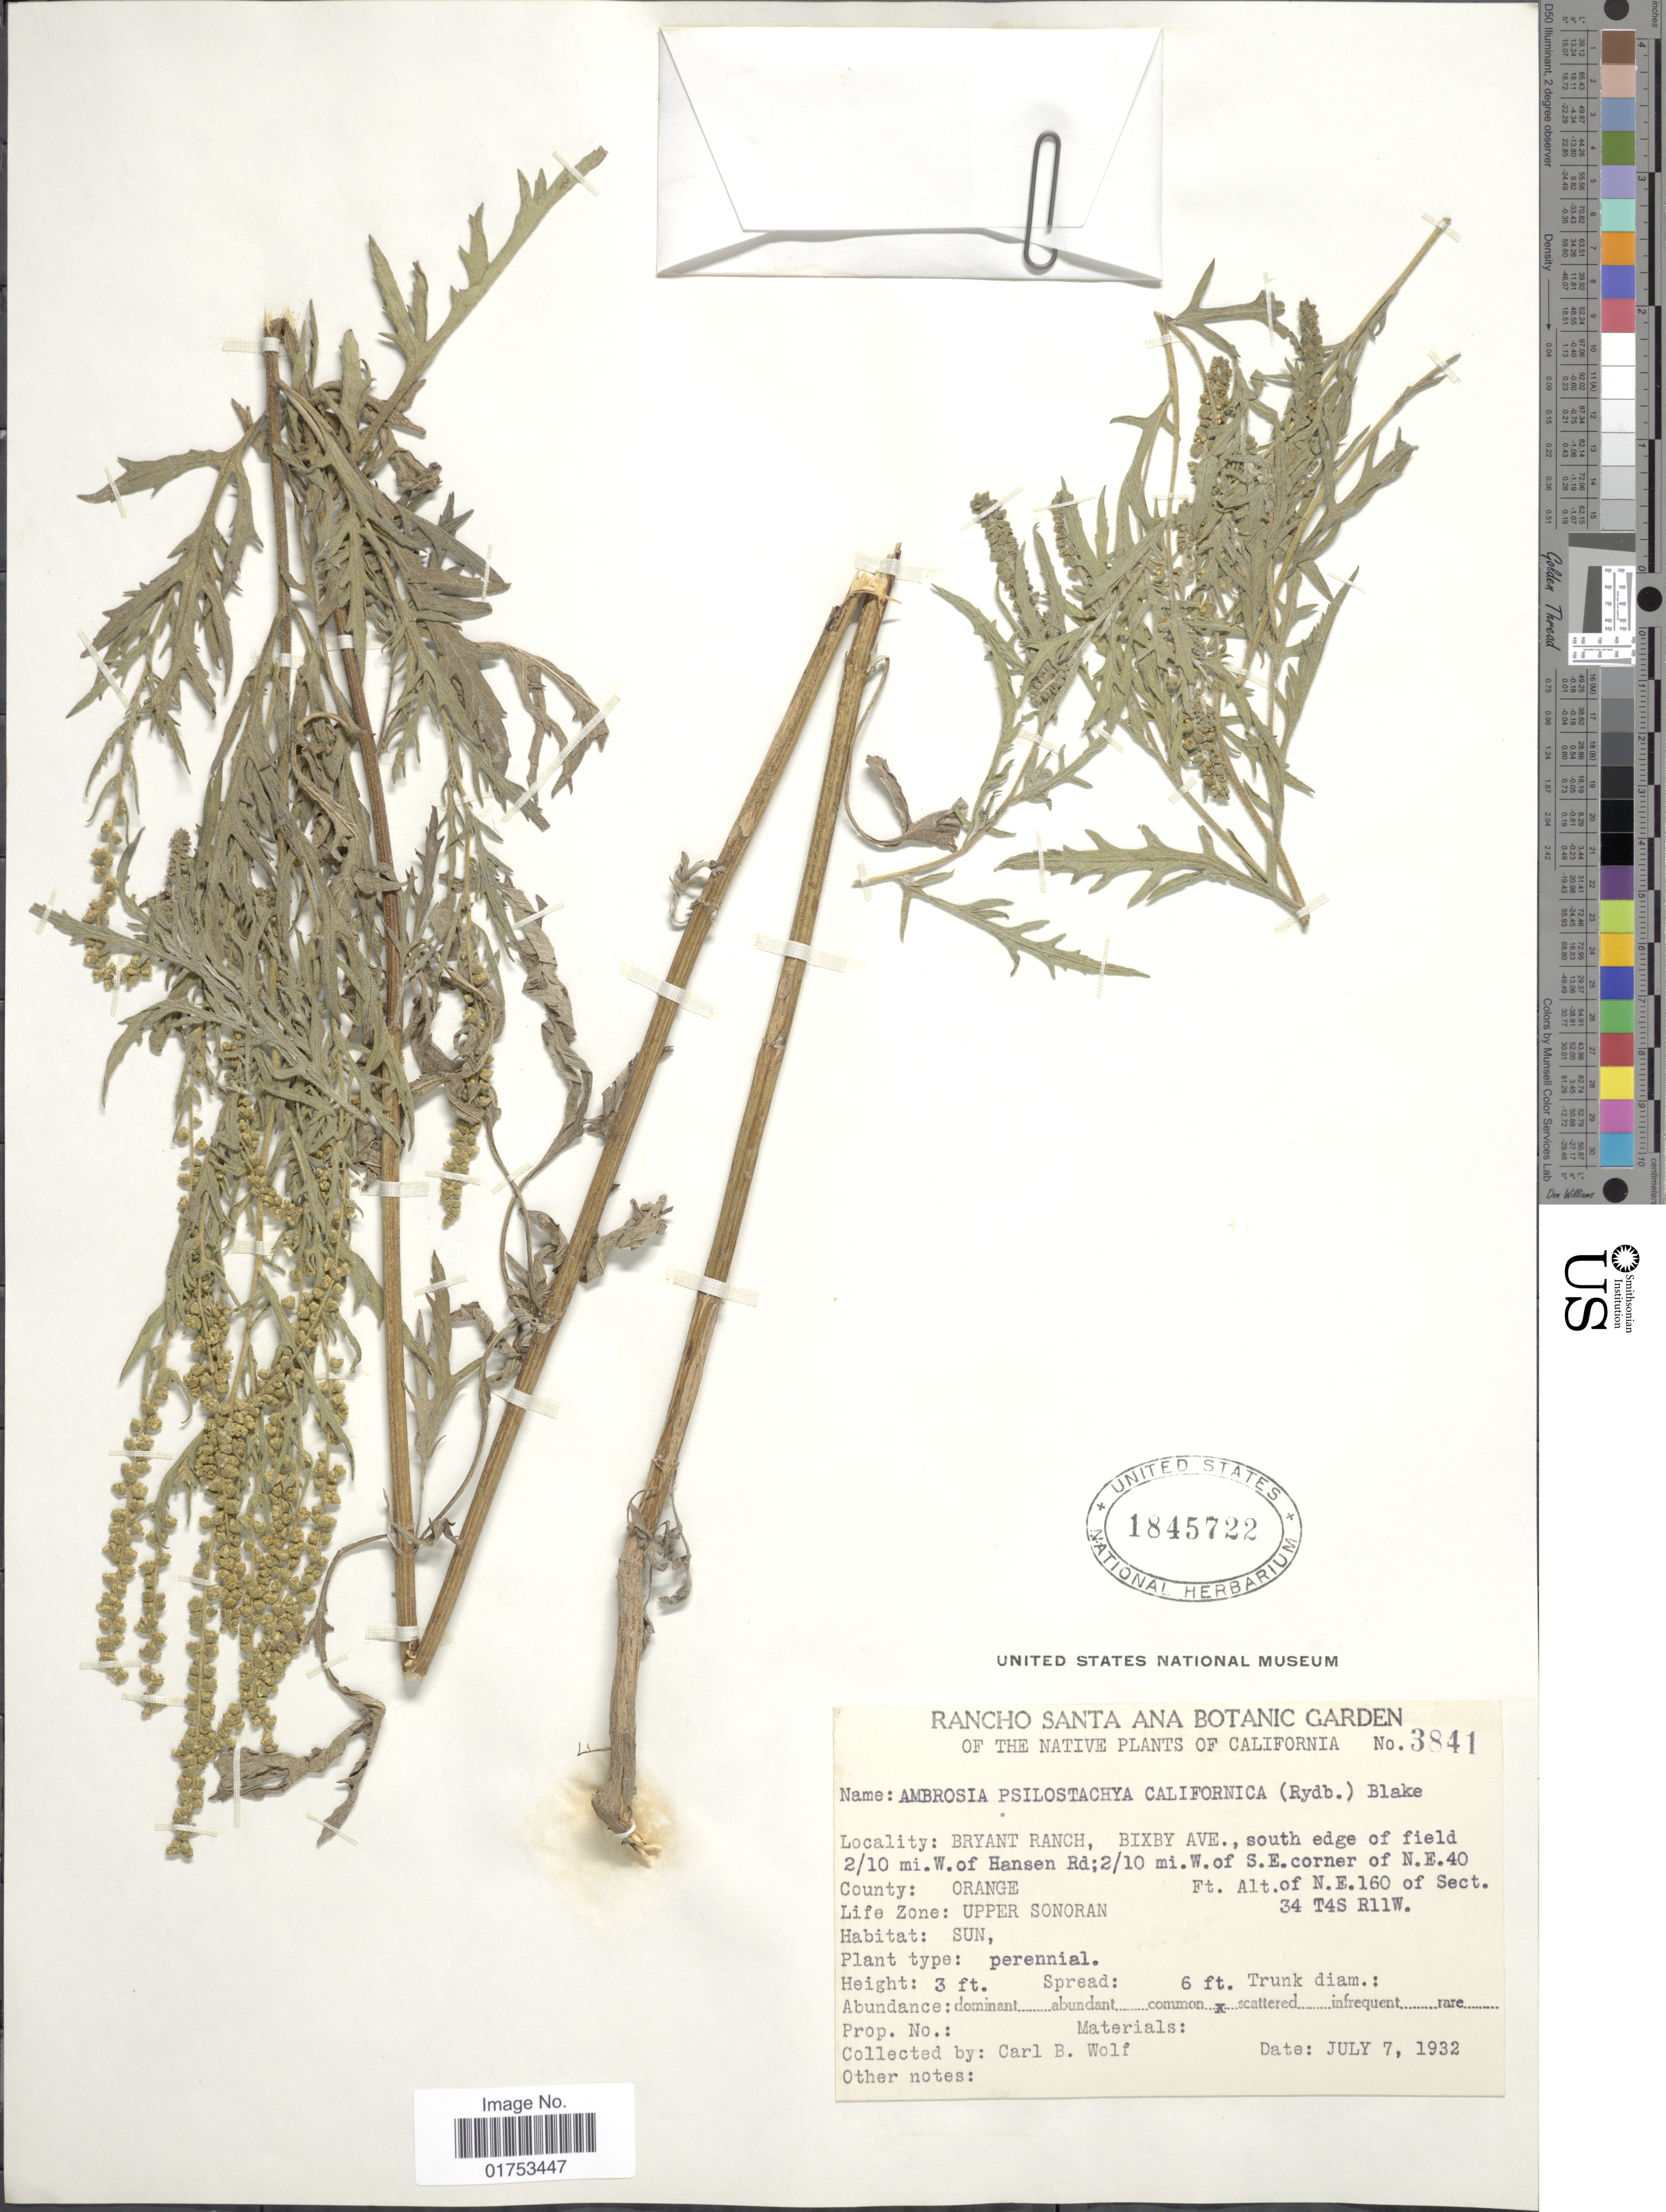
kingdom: Plantae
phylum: Tracheophyta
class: Magnoliopsida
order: Asterales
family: Asteraceae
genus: Ambrosia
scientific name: Ambrosia californica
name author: Rydb.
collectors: C. B. Wolf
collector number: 3841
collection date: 1932-07-07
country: United States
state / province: California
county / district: Orange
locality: Bryant Ranch, Bixby Ave., south edge of field 2/10 mi. W of Hansen Rd; 2/10 mi. W. of S.E. corner of N.E. 40, County Orange, of N.E. 160 of Sect. 34 T4S R11W, Upper Sonoran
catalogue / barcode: US 1845722